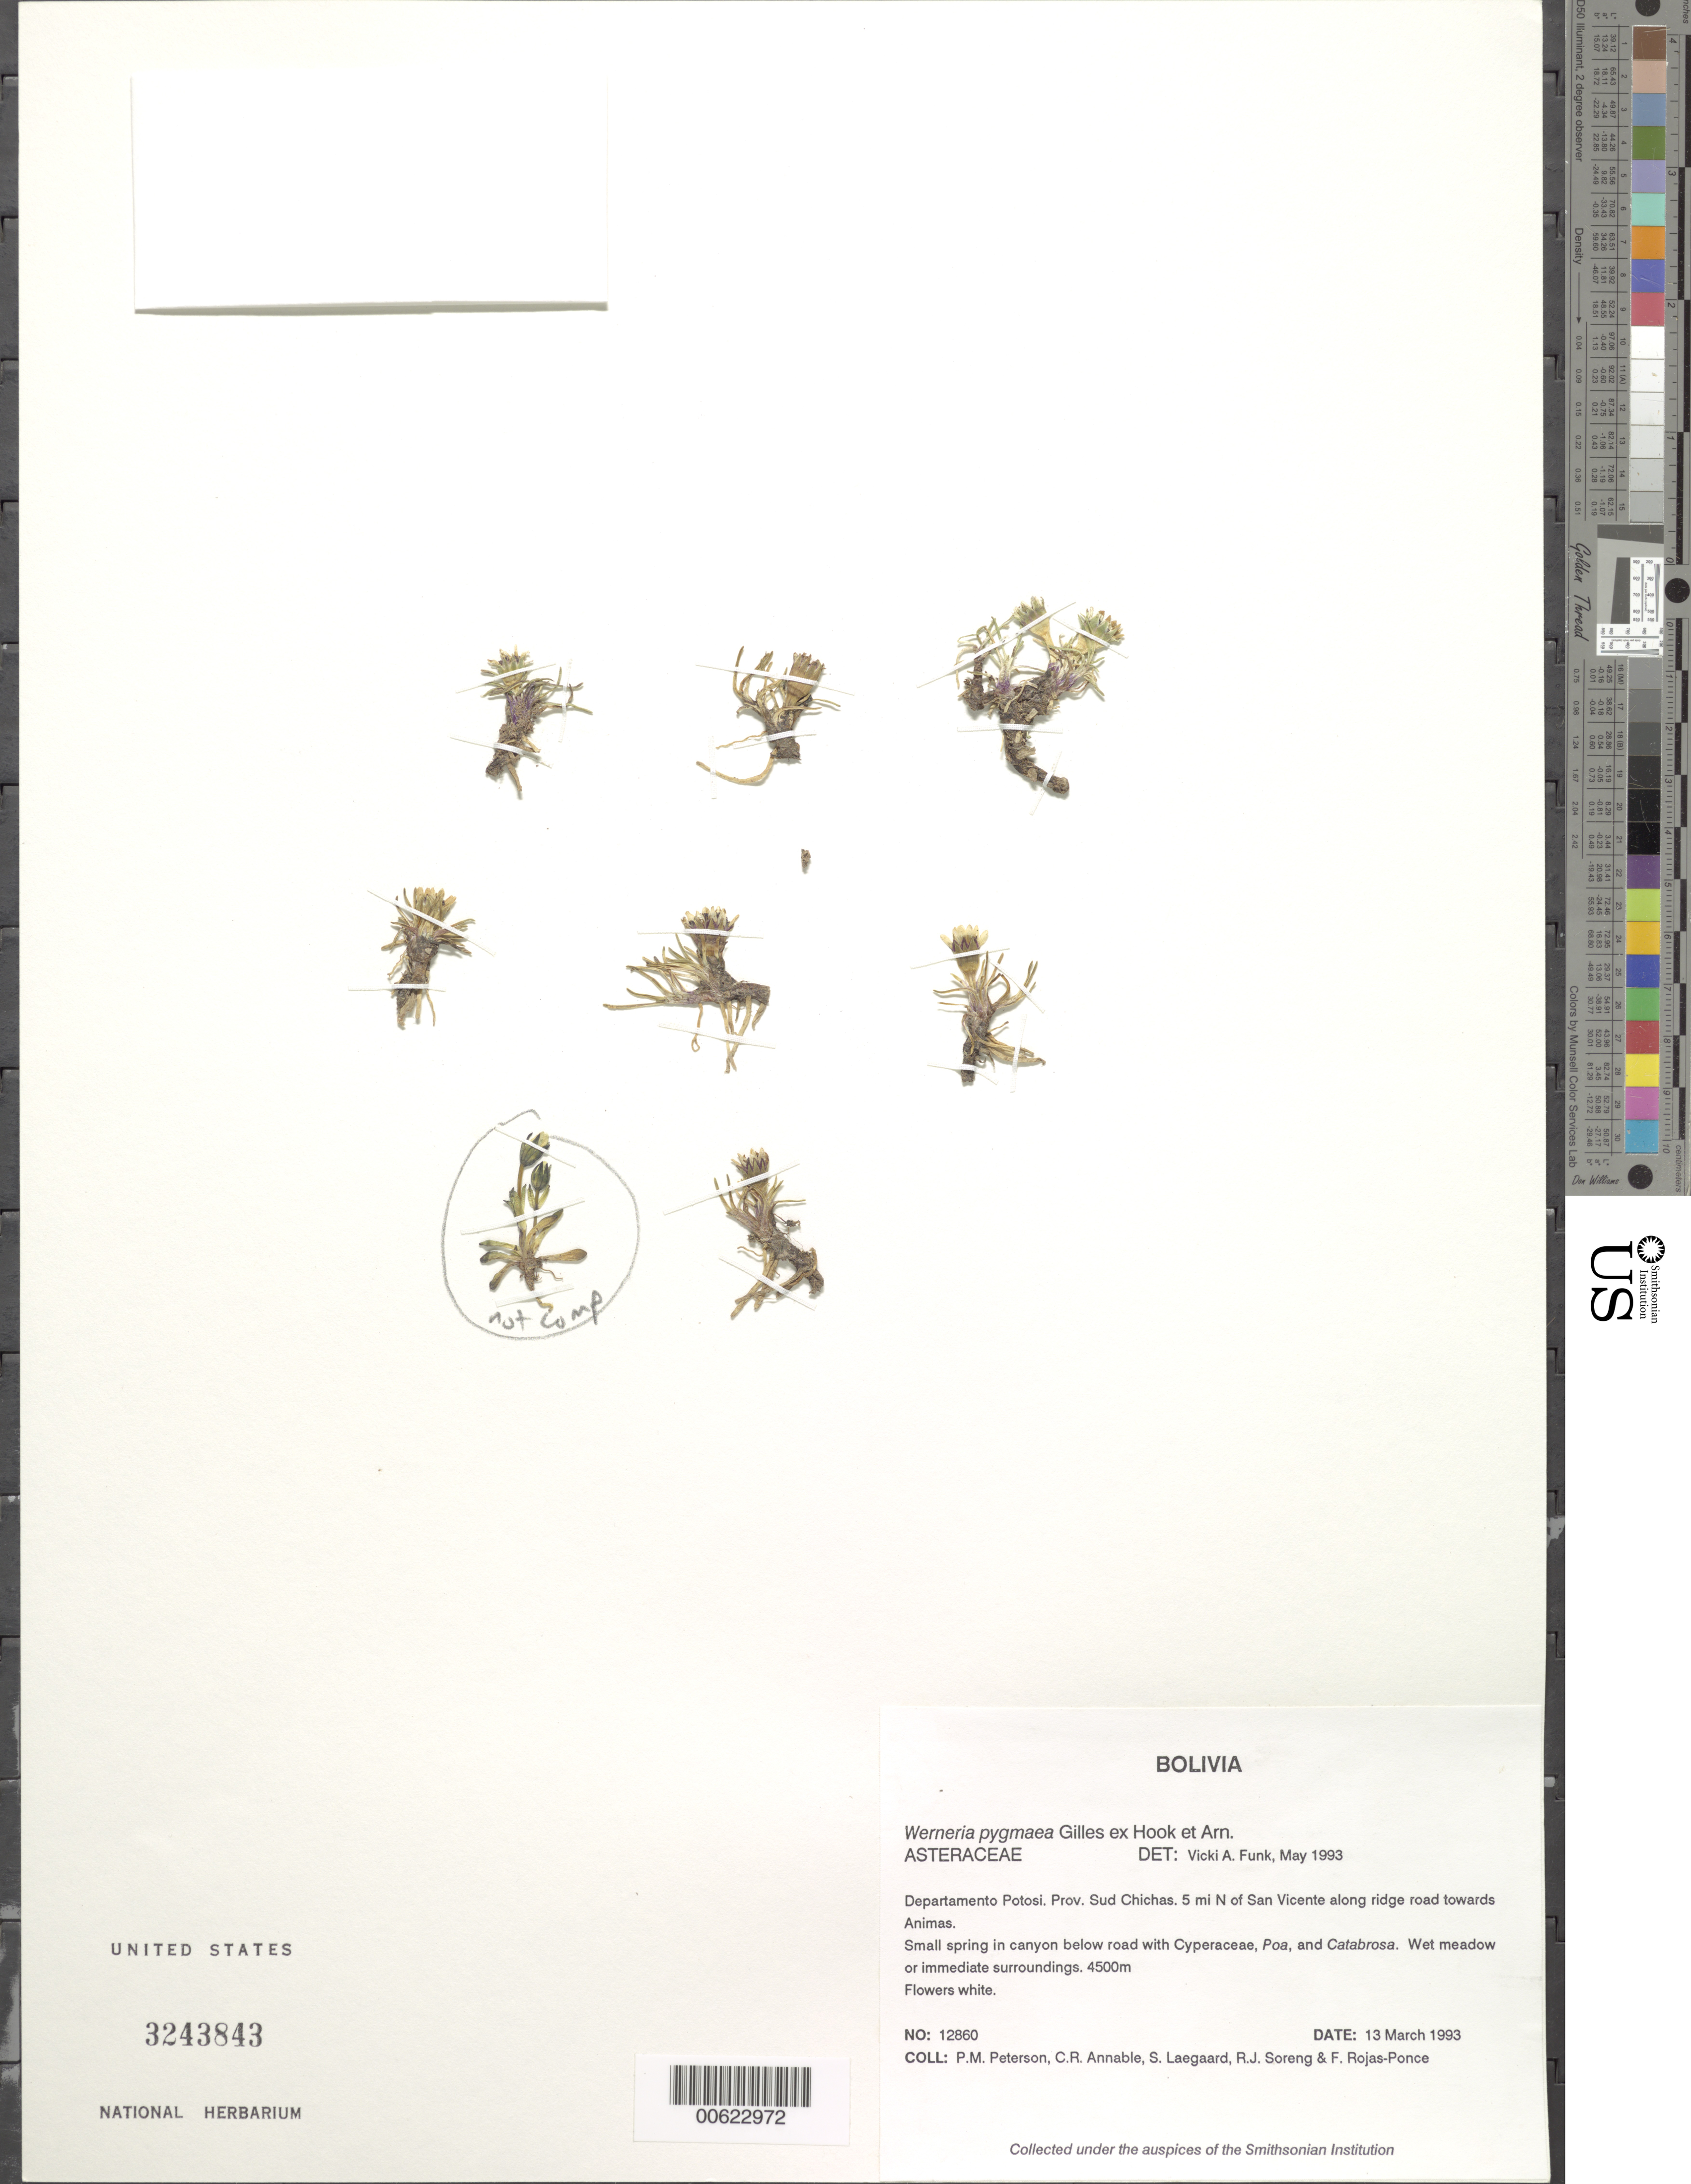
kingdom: Plantae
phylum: Tracheophyta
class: Magnoliopsida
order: Asterales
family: Asteraceae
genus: Werneria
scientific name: Werneria pygmaea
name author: Gillies ex Hook. & Arn.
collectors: P. M. Peterson, C. R. Annable, S. Lægaard, R. J. Soreng & F. Rojas-Ponce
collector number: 12860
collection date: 1993-03-13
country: Bolivia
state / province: Potosi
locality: Prov. Sud Chichas, 5 mi N of San Vicente along ridge road towards Animas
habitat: Small spring in canyon below road, Wet meadow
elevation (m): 4500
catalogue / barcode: US 3243843